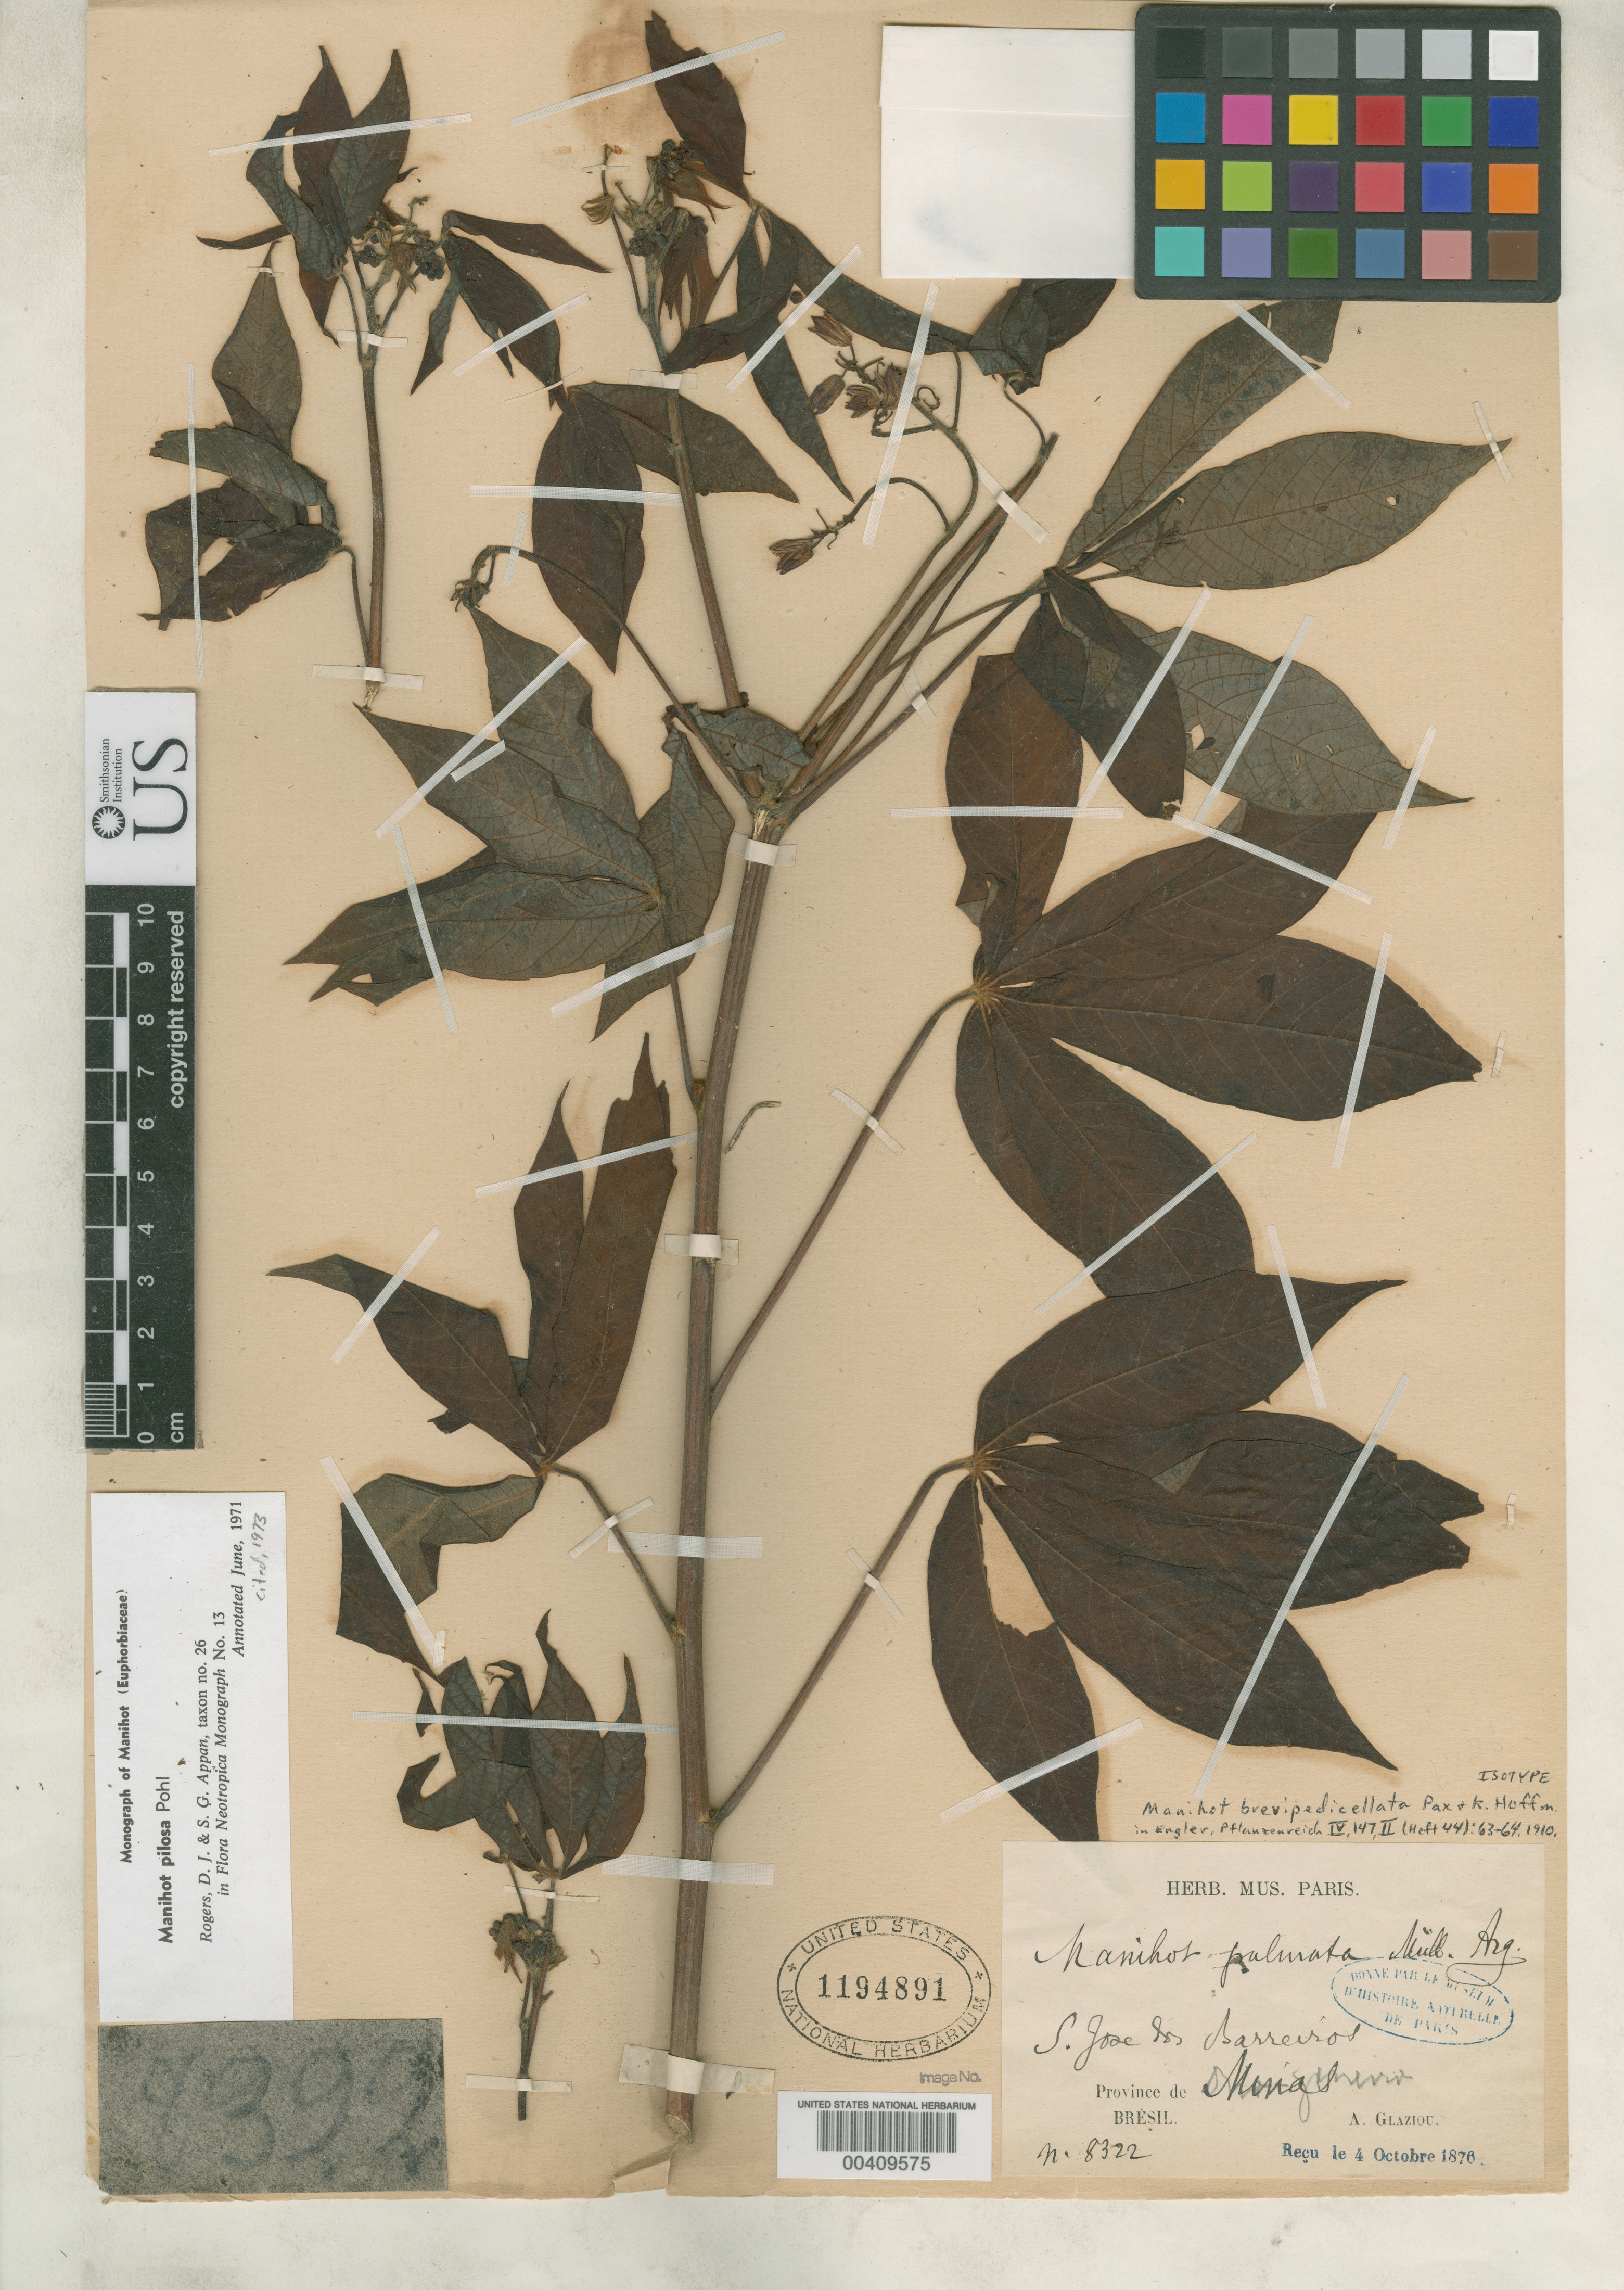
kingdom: Plantae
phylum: Tracheophyta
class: Magnoliopsida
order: Malpighiales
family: Euphorbiaceae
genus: Manihot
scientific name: Manihot brevipedicellata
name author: Pax in Engl.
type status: Isotype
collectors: A. F. M. Glaziou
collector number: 8322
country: Brazil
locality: San Jose los Barreiros.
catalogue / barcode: US 1194891